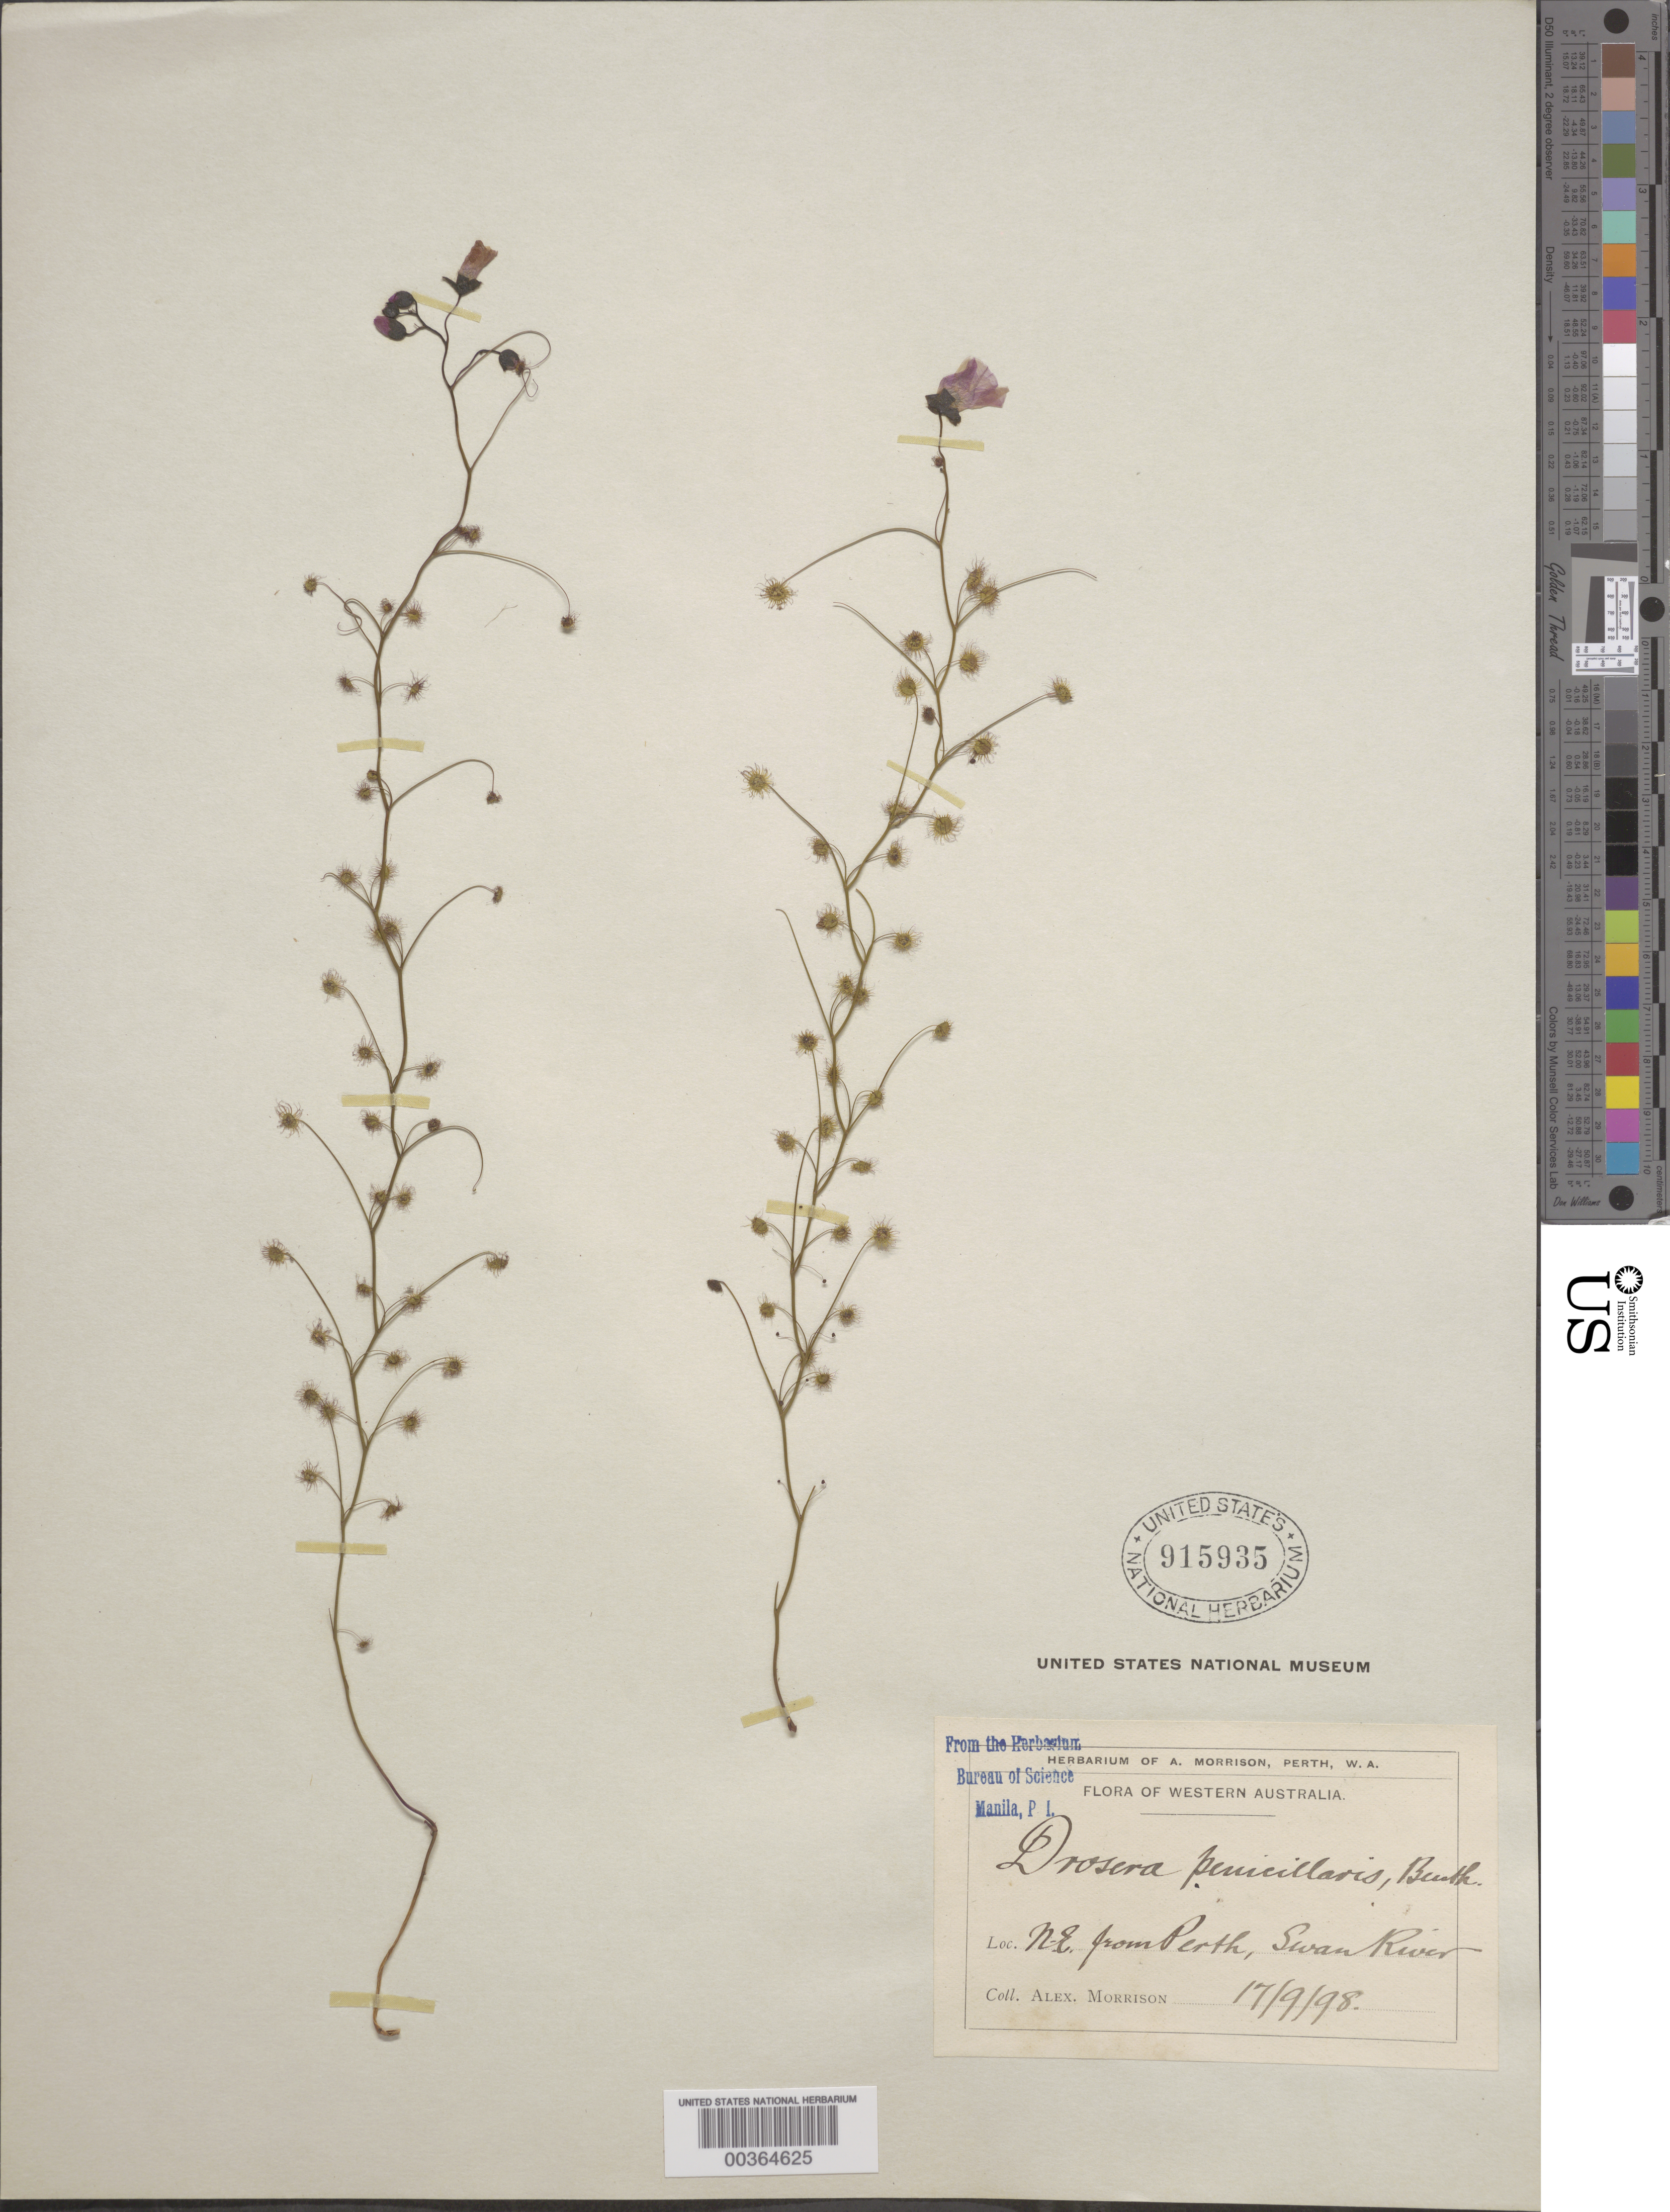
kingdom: Plantae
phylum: Tracheophyta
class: Magnoliopsida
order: Caryophyllales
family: Droseraceae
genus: Drosera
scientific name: Drosera penicillaris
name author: Benth.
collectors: A. Morrison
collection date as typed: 17 Sep 1898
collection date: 1898-09-17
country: Australia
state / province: Western Australia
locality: Swan river, ne from perth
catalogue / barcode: US 915935